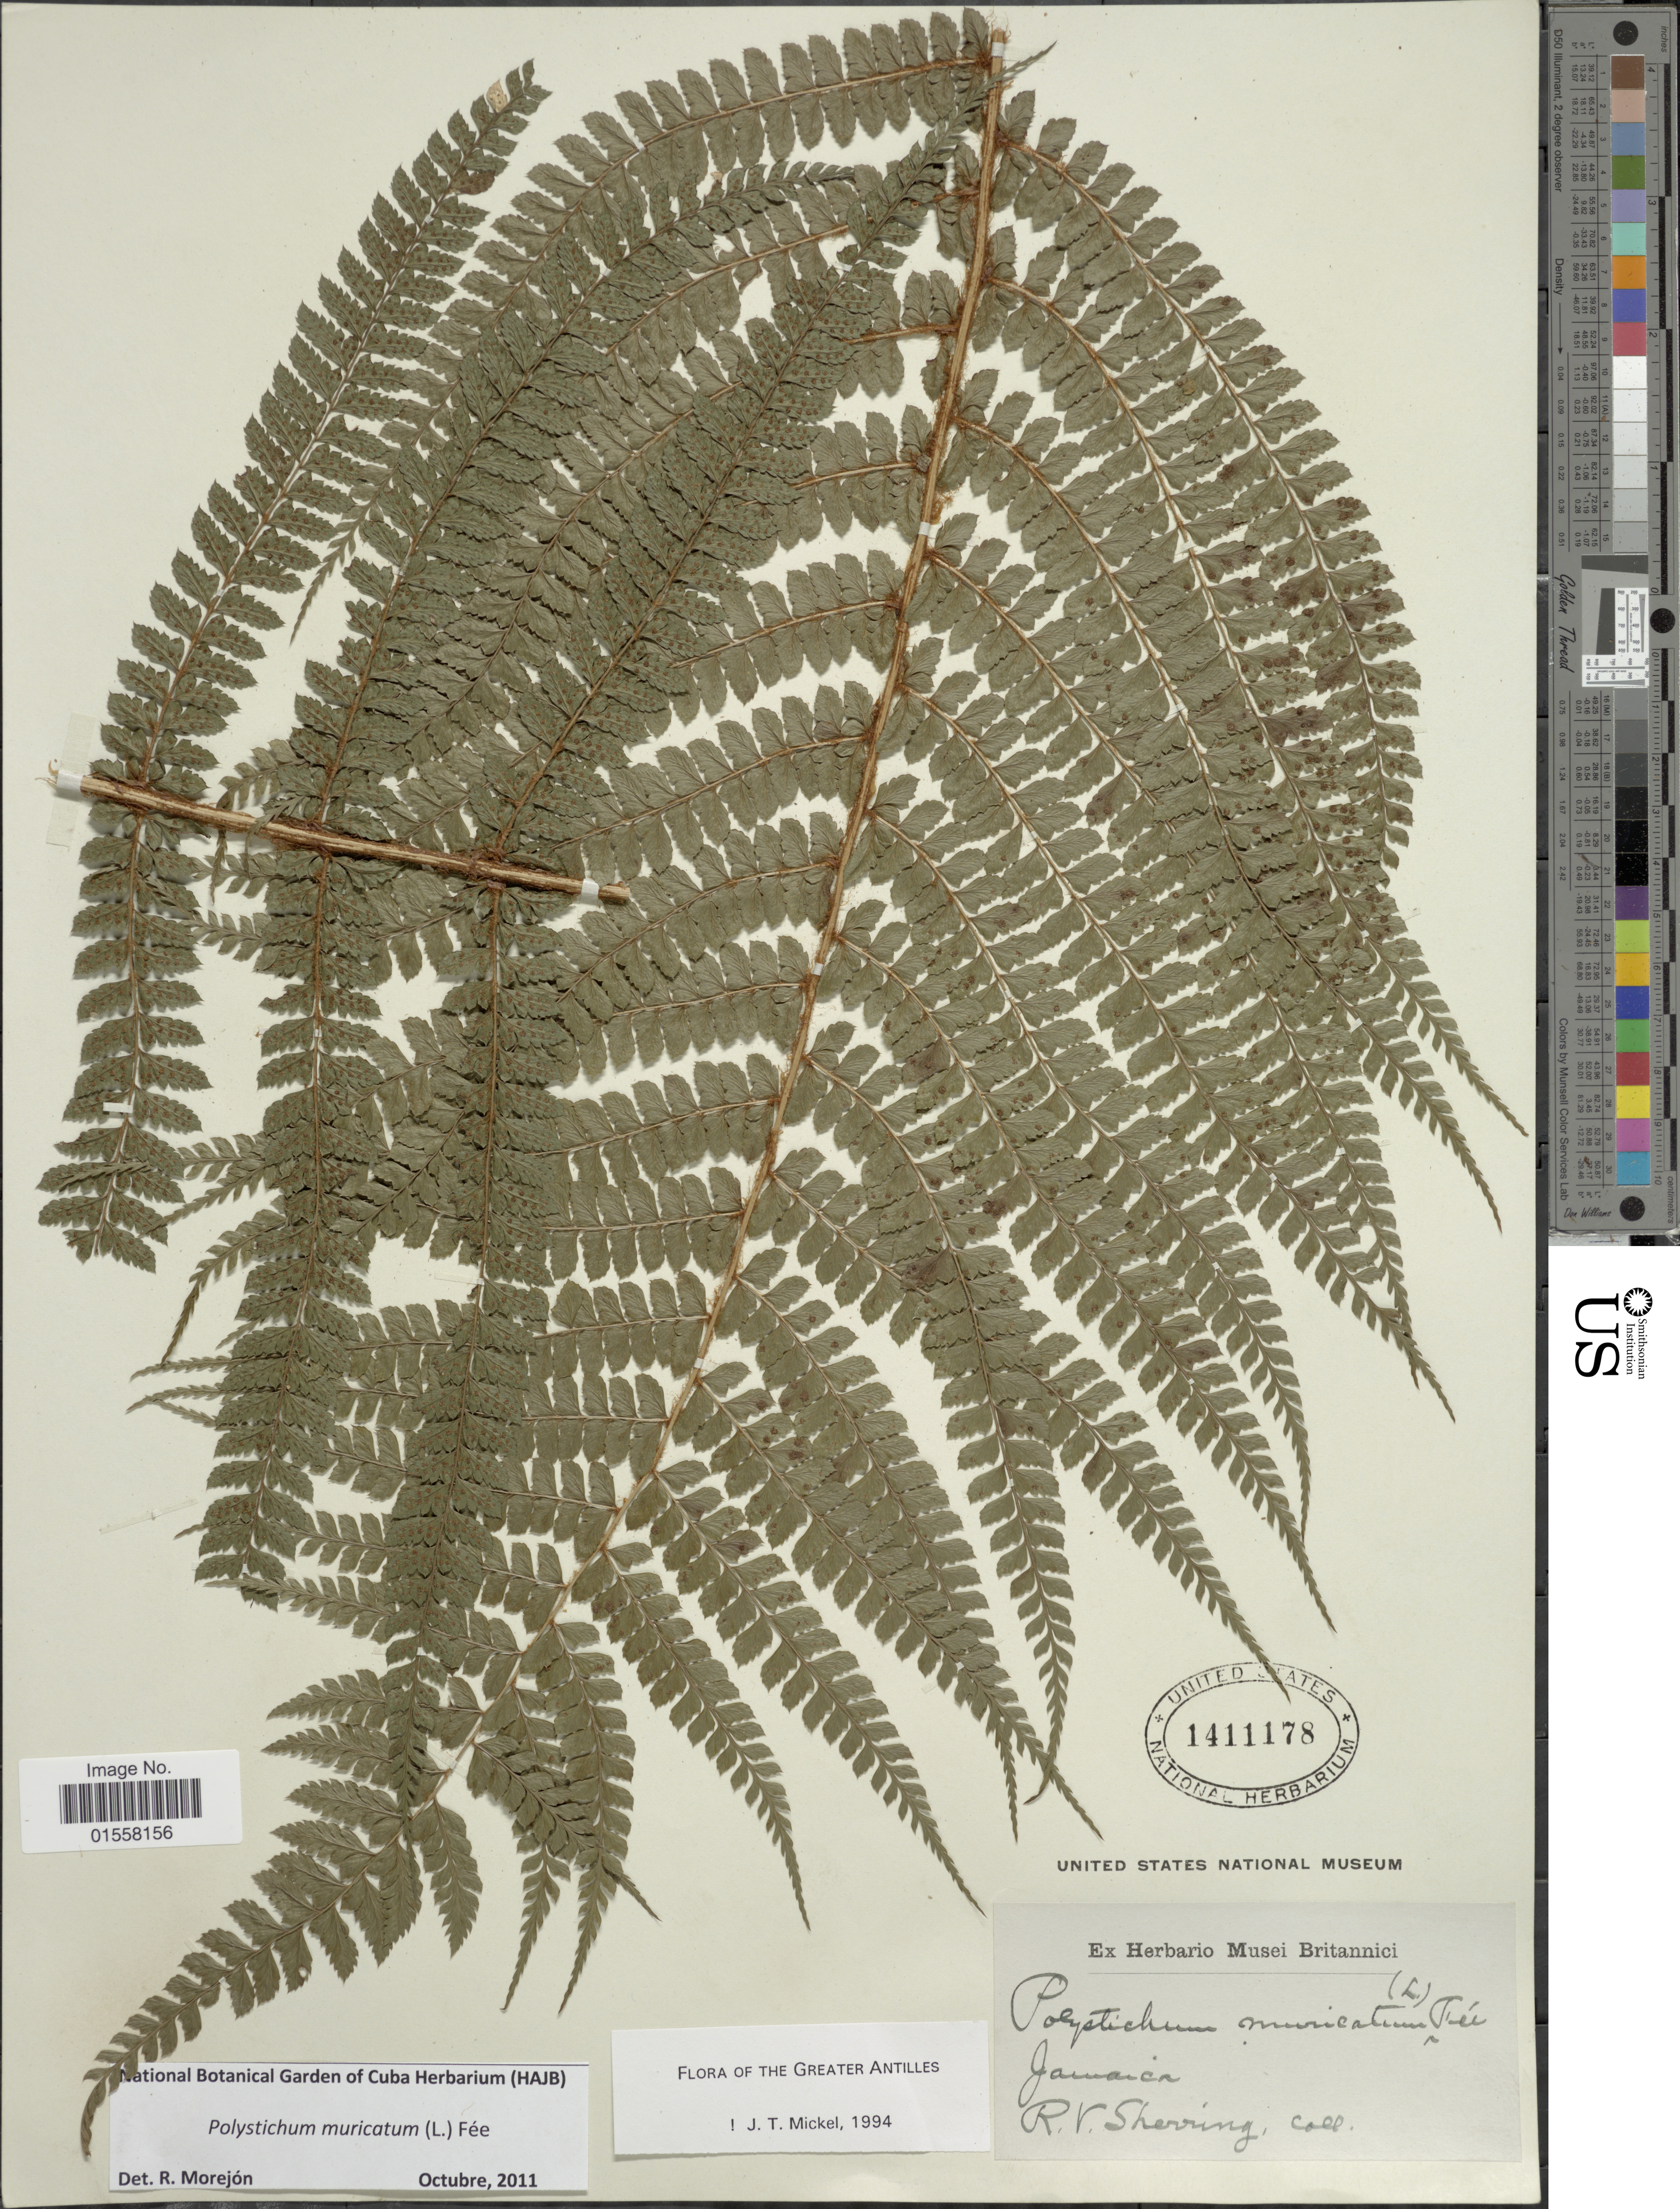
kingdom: Plantae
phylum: Tracheophyta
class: Polypodiopsida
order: Polypodiales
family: Dryopteridaceae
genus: Polystichum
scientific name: Polystichum muricatum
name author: (L.) Fée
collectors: R. Sherring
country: Jamaica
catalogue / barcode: US 1411178